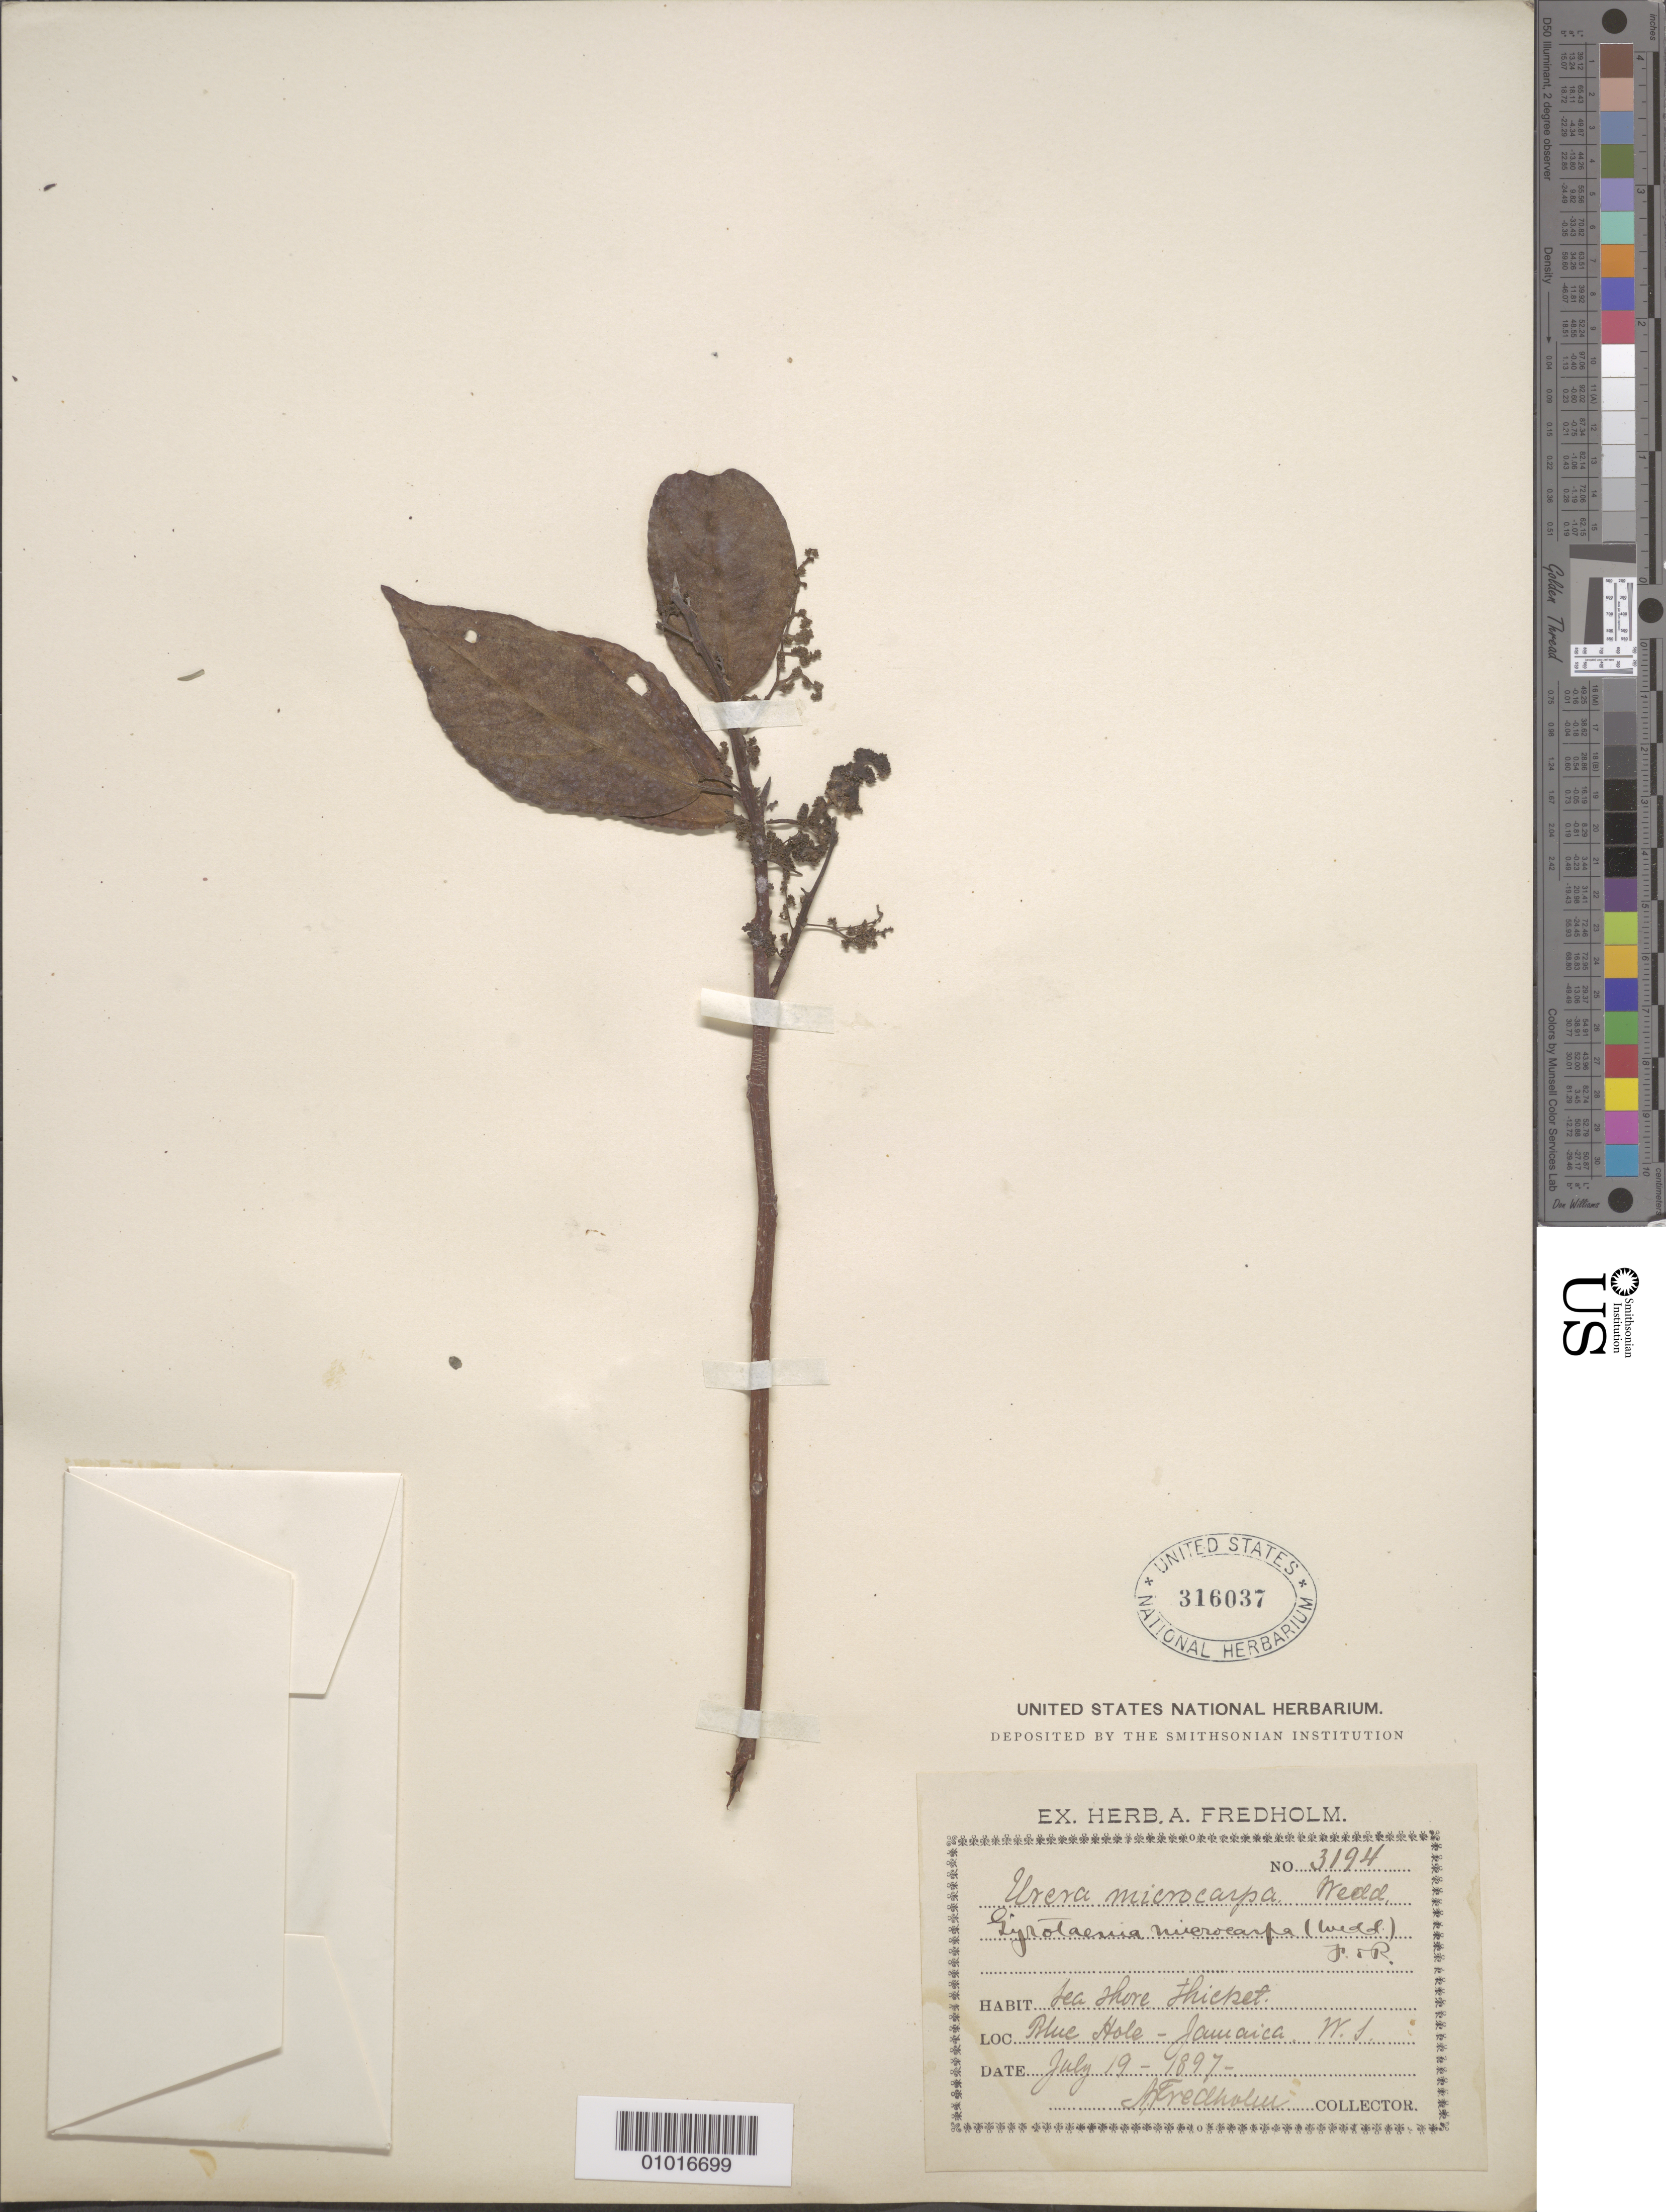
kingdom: Plantae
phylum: Tracheophyta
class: Magnoliopsida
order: Rosales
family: Urticaceae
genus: Gyrotaenia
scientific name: Gyrotaenia microcarpa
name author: (Wedd.) Fawc. & Rendle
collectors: A. Fredholm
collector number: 3194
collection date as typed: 19 Jul 1897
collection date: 1897-07-19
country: Jamaica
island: Jamaica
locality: Blue Hole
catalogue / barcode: US 316037